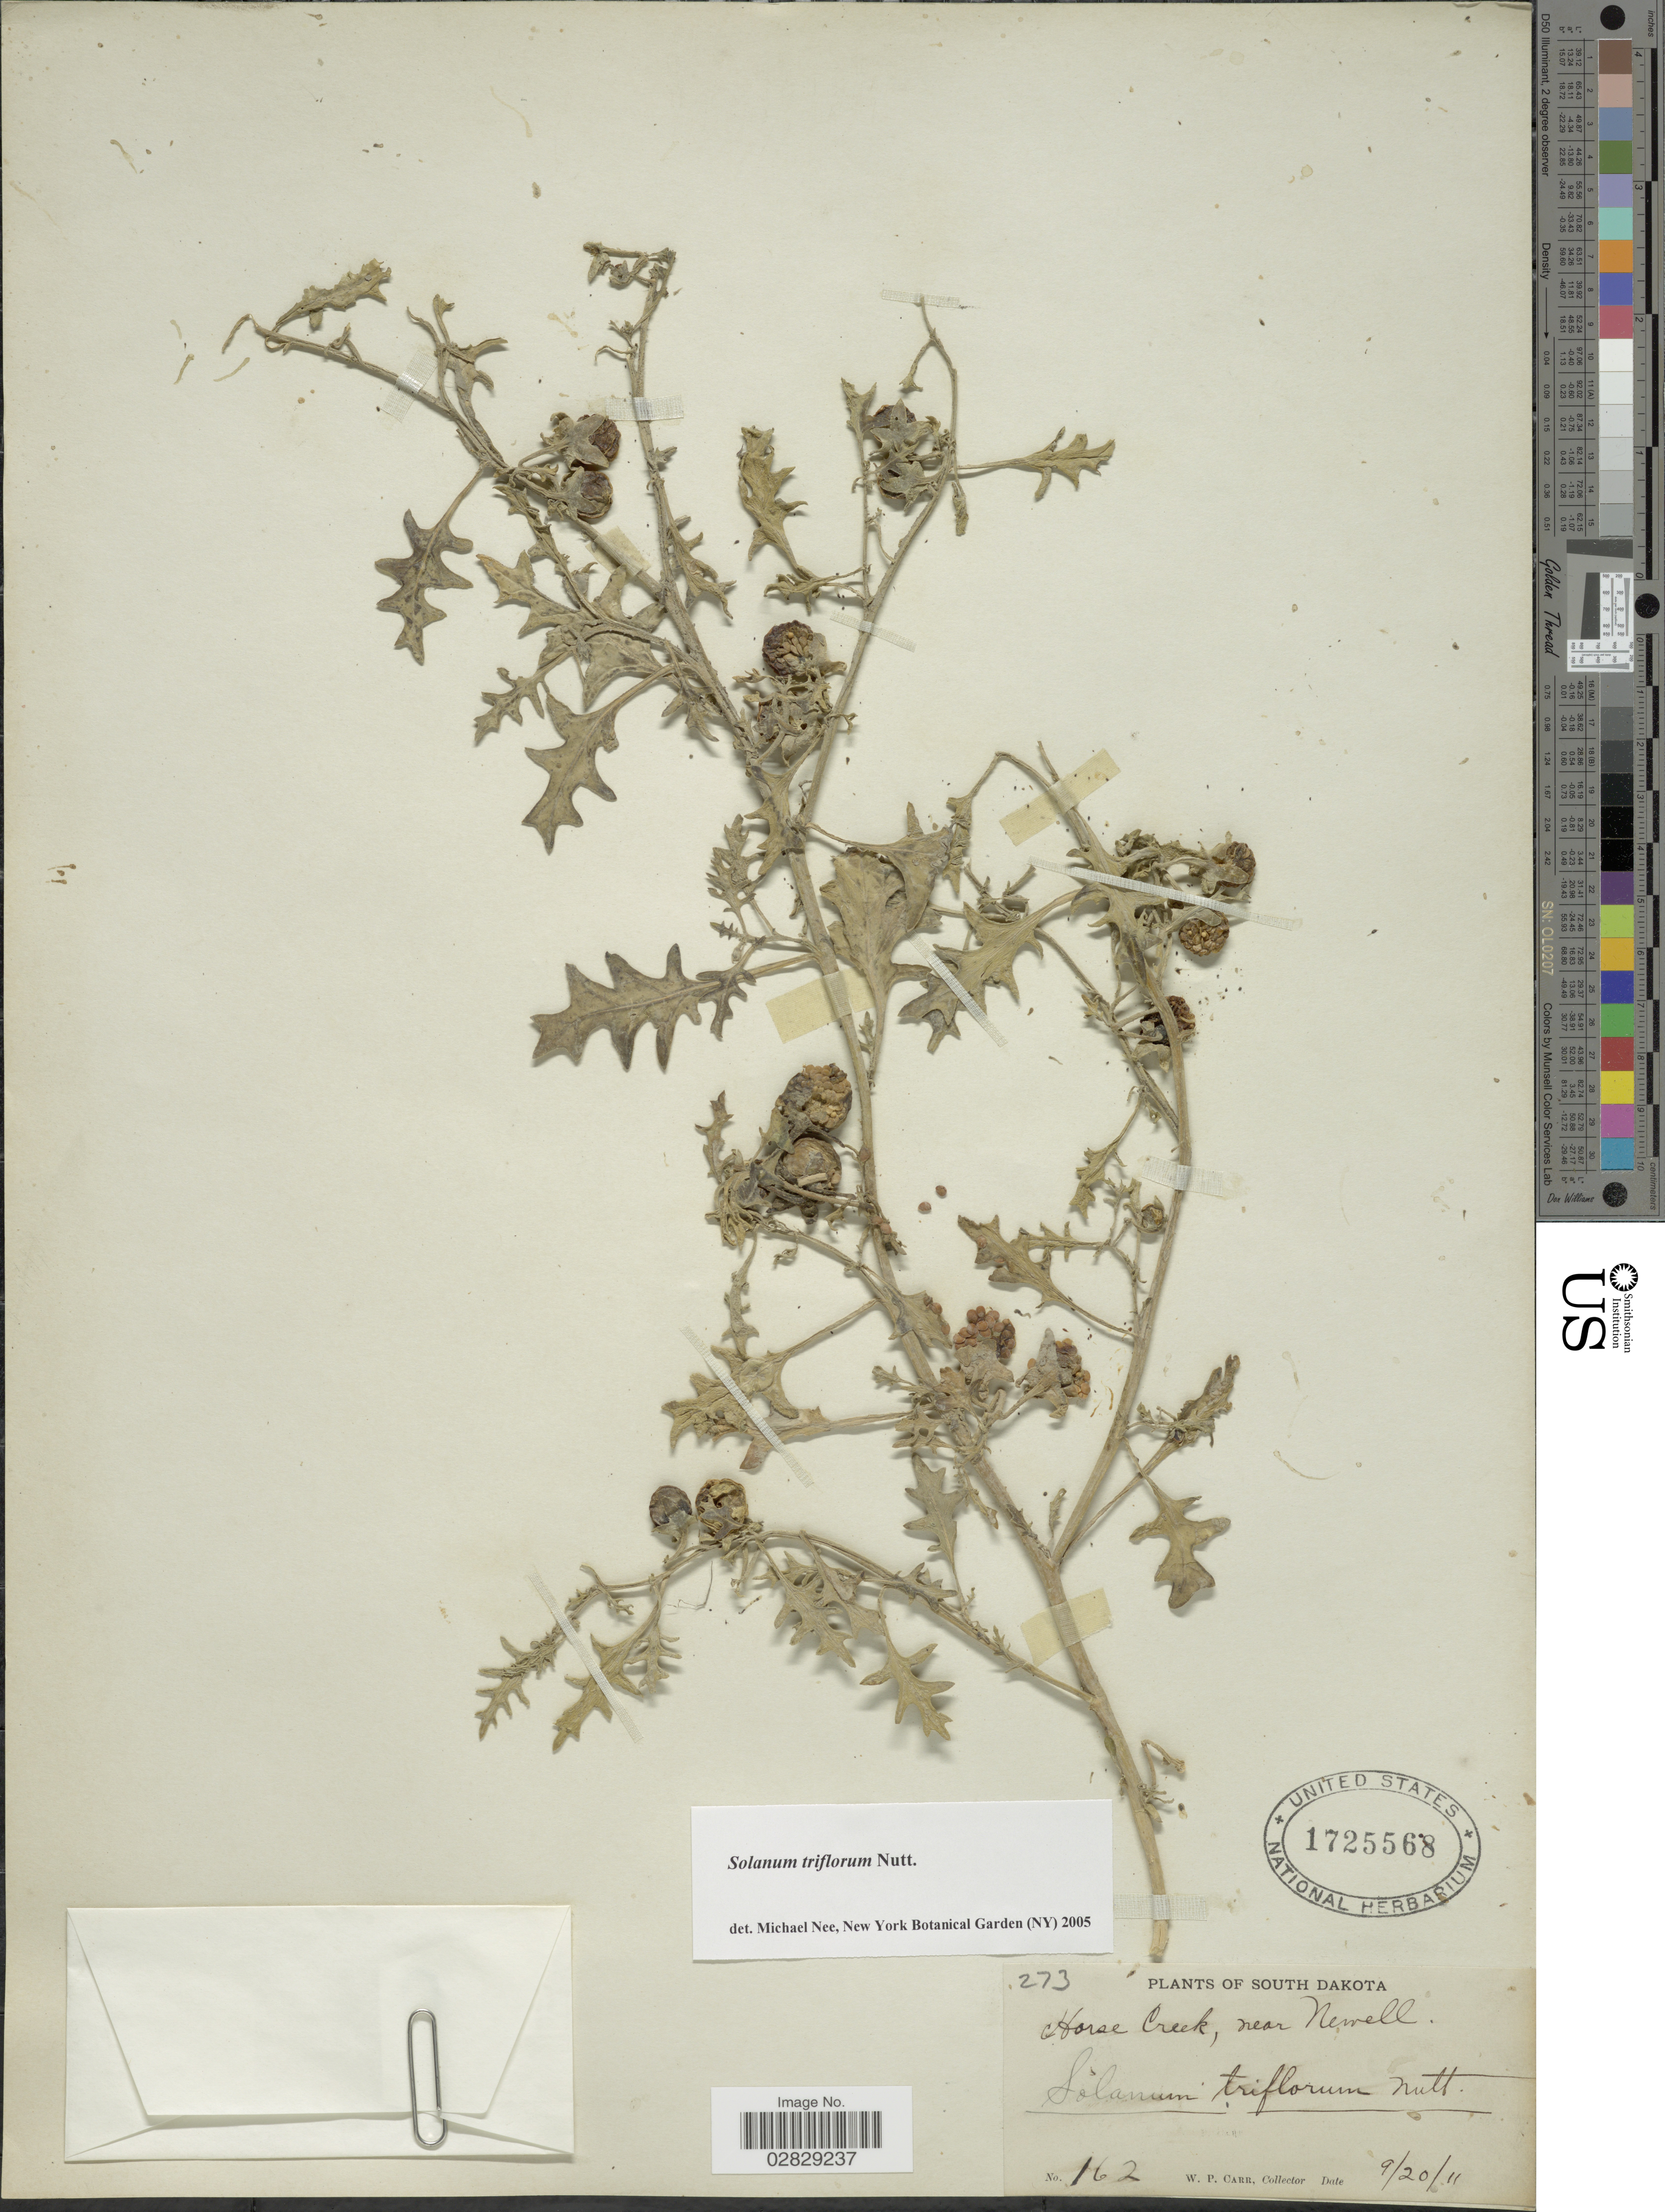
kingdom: Plantae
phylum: Tracheophyta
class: Magnoliopsida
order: Solanales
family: Solanaceae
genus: Solanum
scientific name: Solanum triflorum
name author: Nutt.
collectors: W. Carr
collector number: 162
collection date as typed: Transcribed d/m/y: 20/9/11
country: United States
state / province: South Dakota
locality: Horse Creek, near Newell.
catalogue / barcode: US 1725568